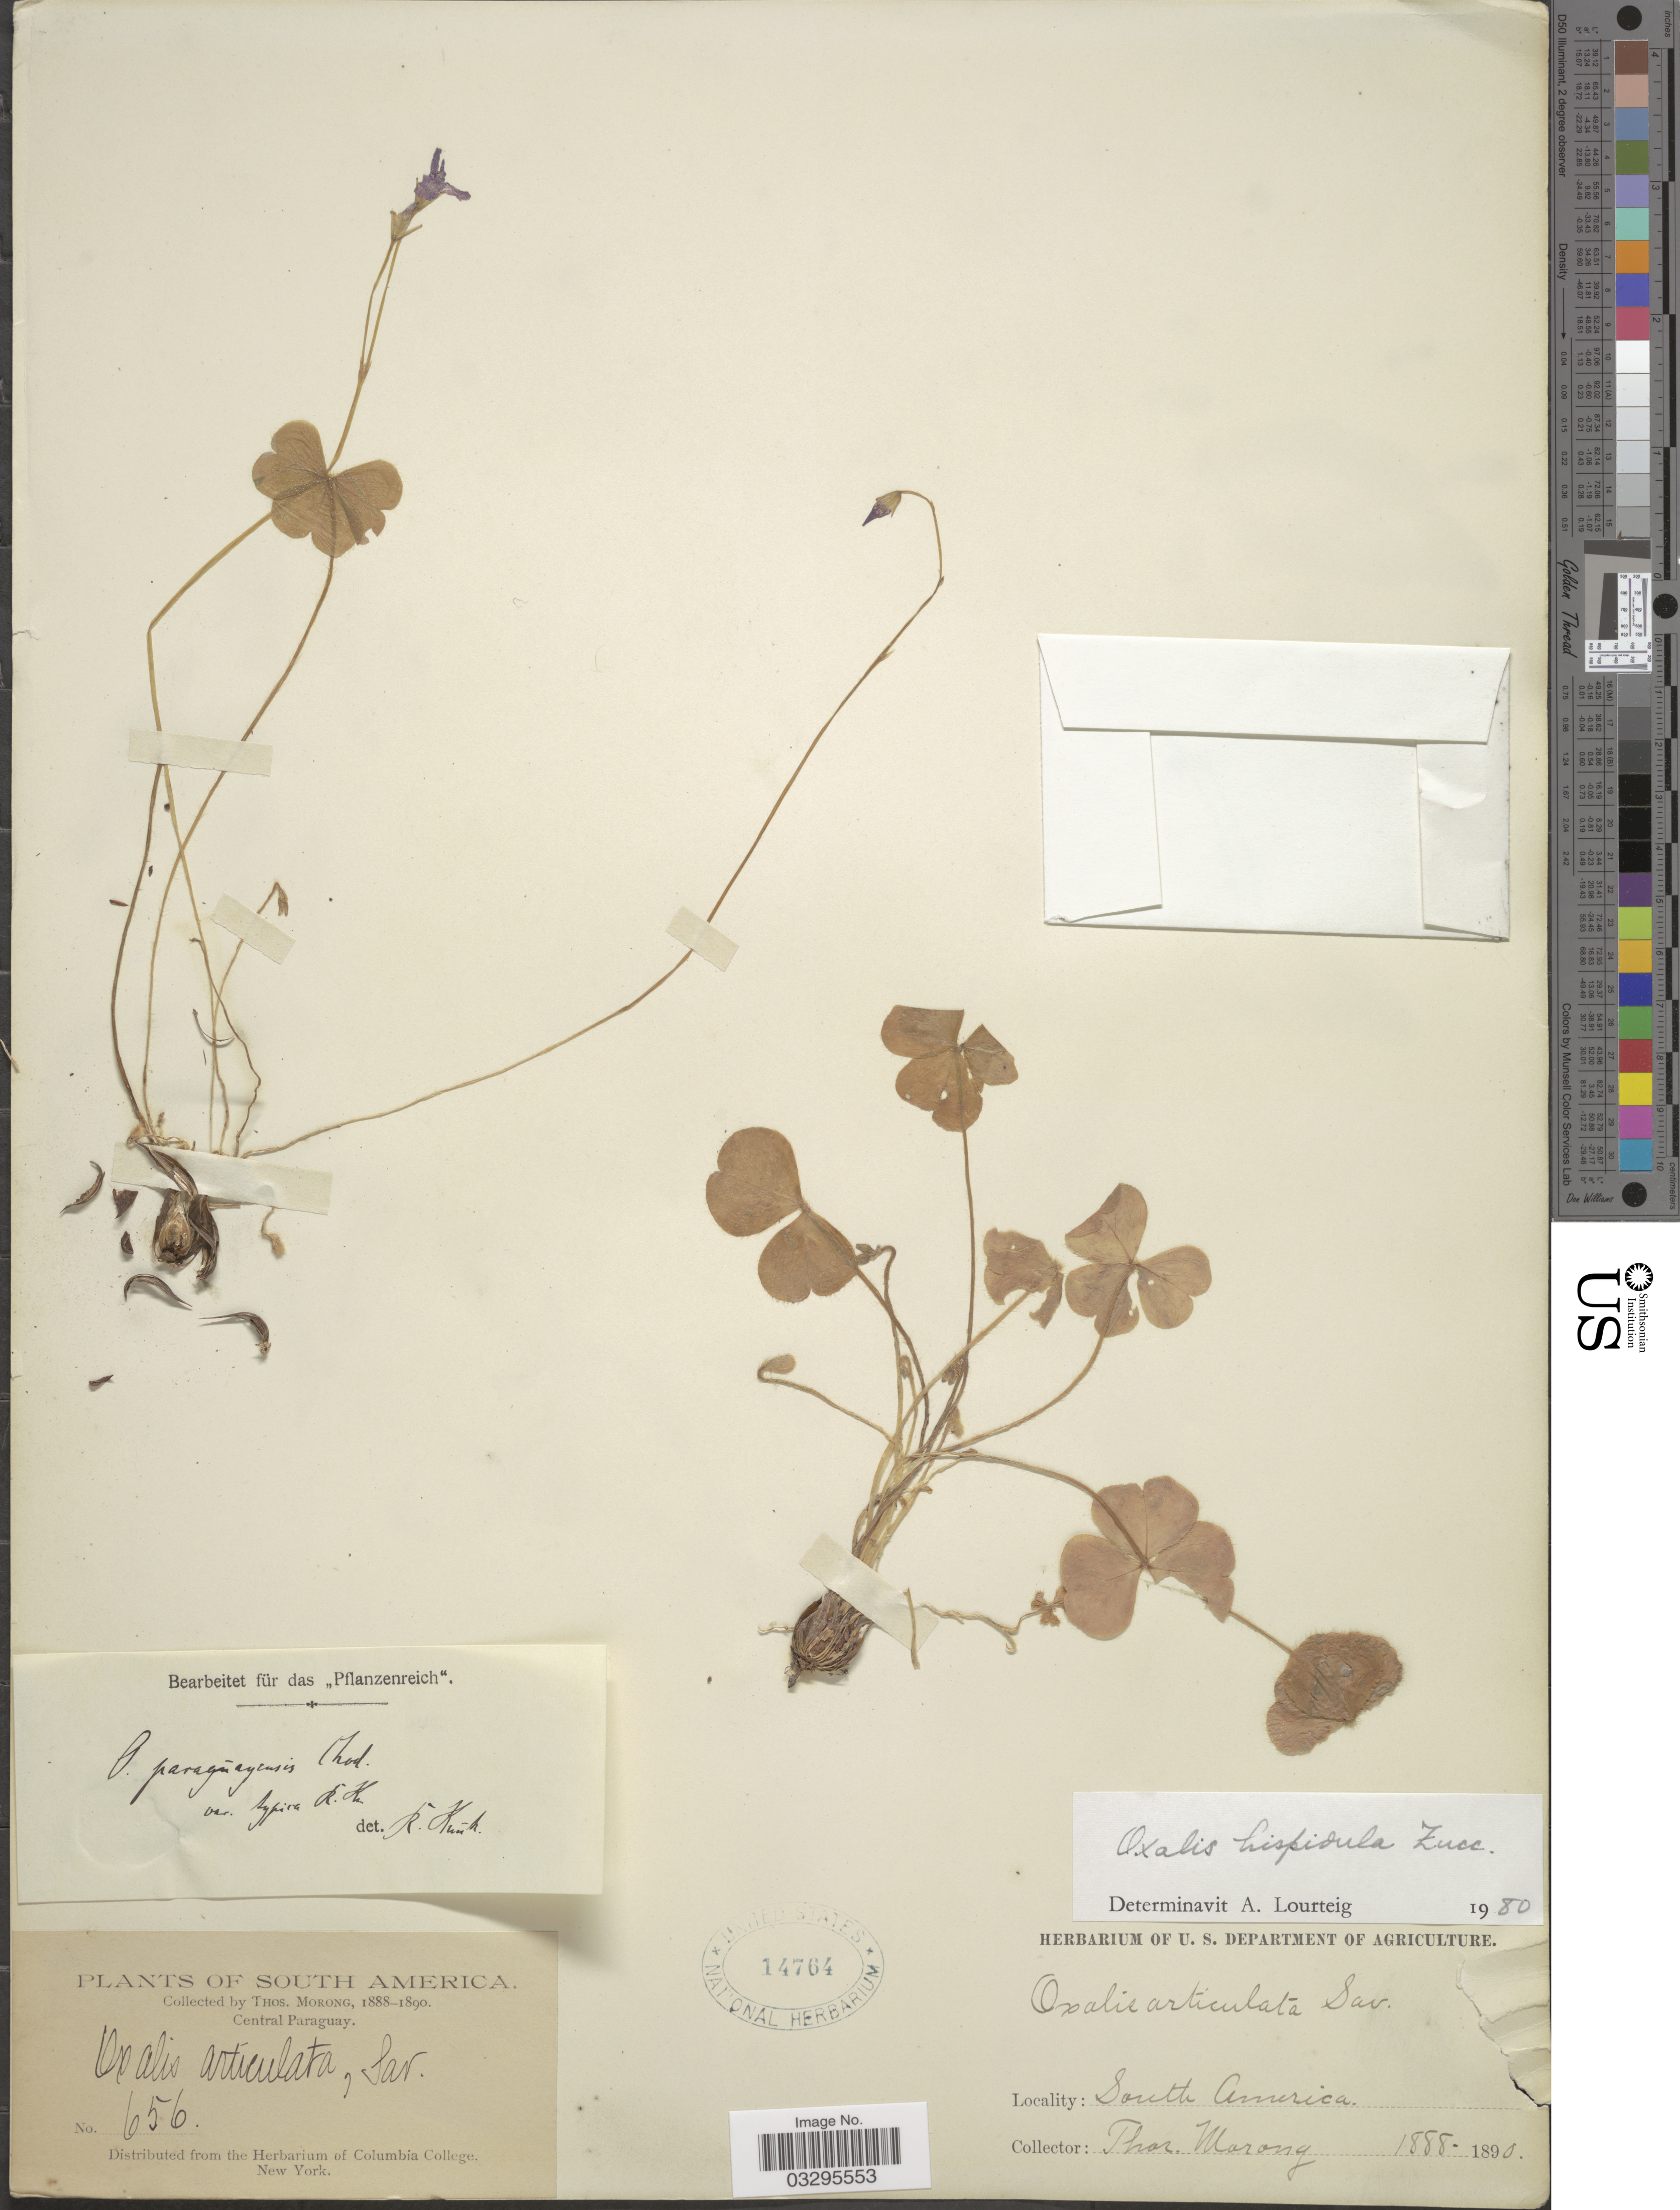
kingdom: Plantae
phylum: Tracheophyta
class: Magnoliopsida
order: Oxalidales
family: Oxalidaceae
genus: Oxalis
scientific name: Oxalis hispidula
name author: Zucc.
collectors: ex herb. T. Morong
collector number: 656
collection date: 1888/1890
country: Paraguay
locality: Central Paraguay.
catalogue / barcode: US 14764